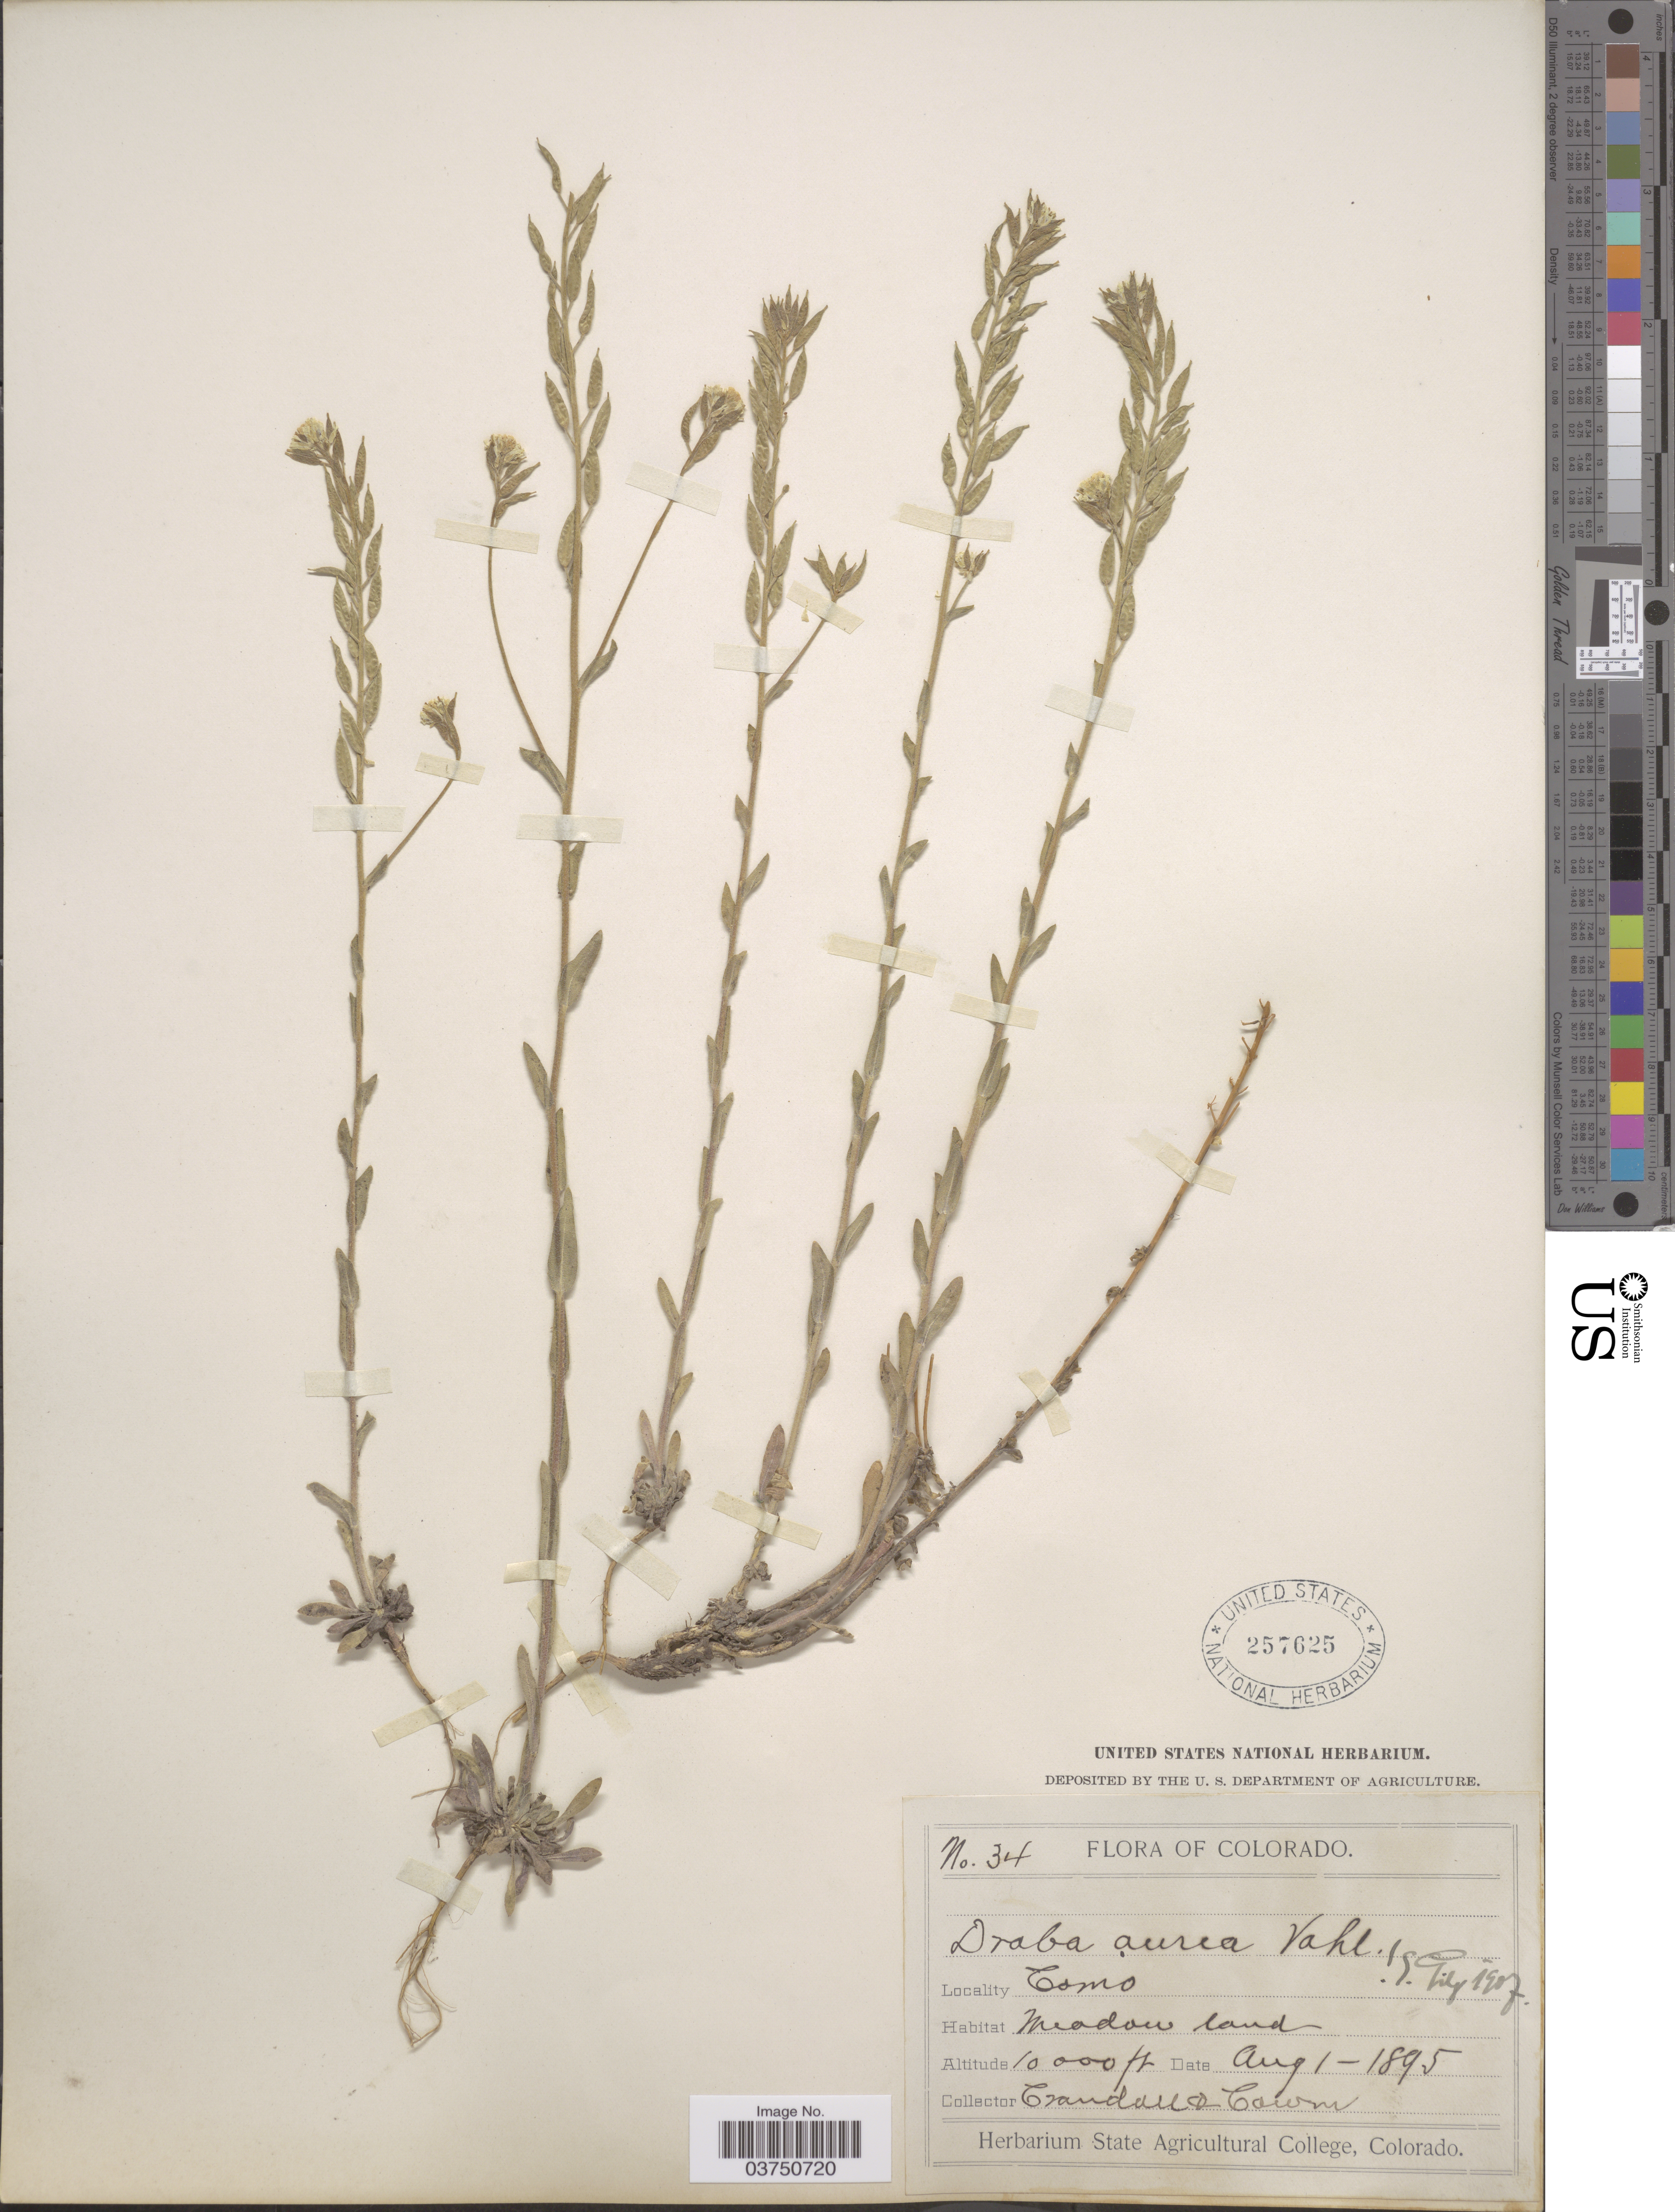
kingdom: Plantae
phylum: Tracheophyta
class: Magnoliopsida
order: Brassicales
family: Brassicaceae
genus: Draba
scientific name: Draba aurea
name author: Vahl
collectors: -. Crandall & -. Cowen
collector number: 34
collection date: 1895-08-01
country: United States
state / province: Colorado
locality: Como, Meadow land.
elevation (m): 3048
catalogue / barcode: US 257625